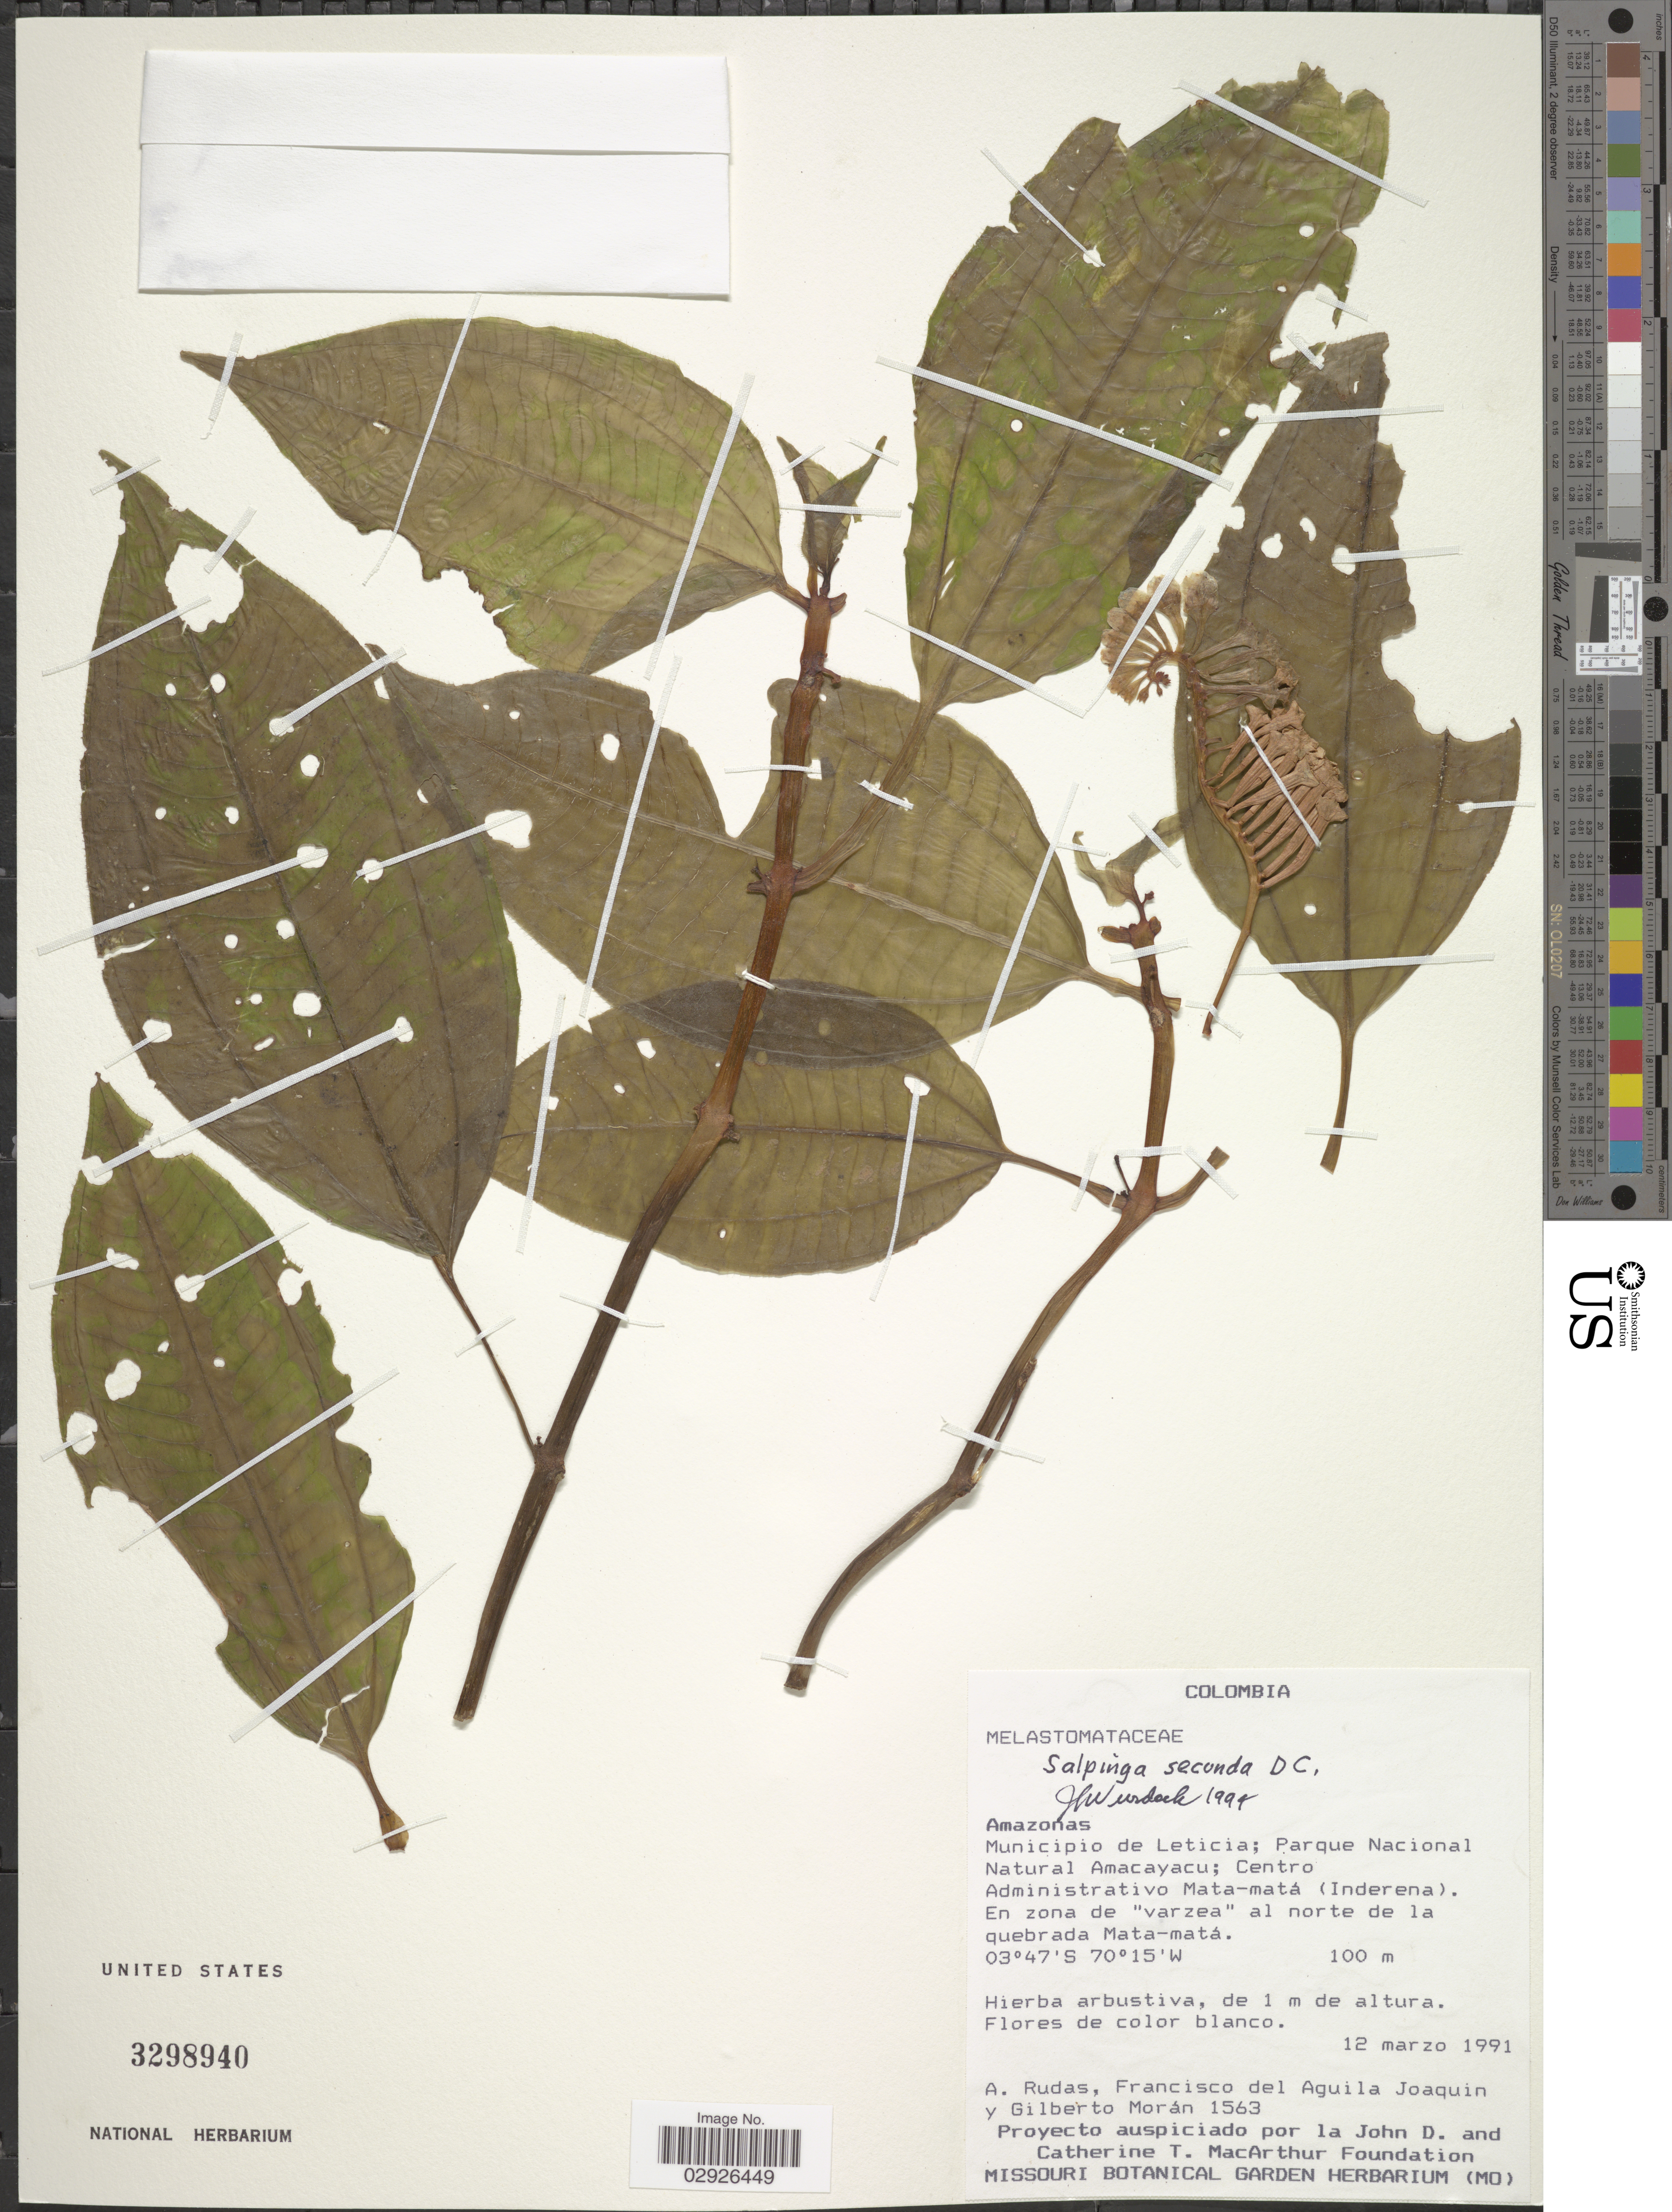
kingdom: Plantae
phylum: Tracheophyta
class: Magnoliopsida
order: Myrtales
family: Melastomataceae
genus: Salpinga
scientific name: Salpinga secunda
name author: Schrank & Mart. ex DC.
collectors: A. Rudas, F. Aguila Joaquin & G. Moran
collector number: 1563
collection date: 1991-03-12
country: Colombia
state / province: Amazônas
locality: Municipio de Leticia; Parque Nacional Natural Amacayacu; Centro Administrativo Mata-Matá (Inderena). En zona de "varzea" al norte de la quebrada Mata-matá.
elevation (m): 100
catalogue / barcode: US 3298940